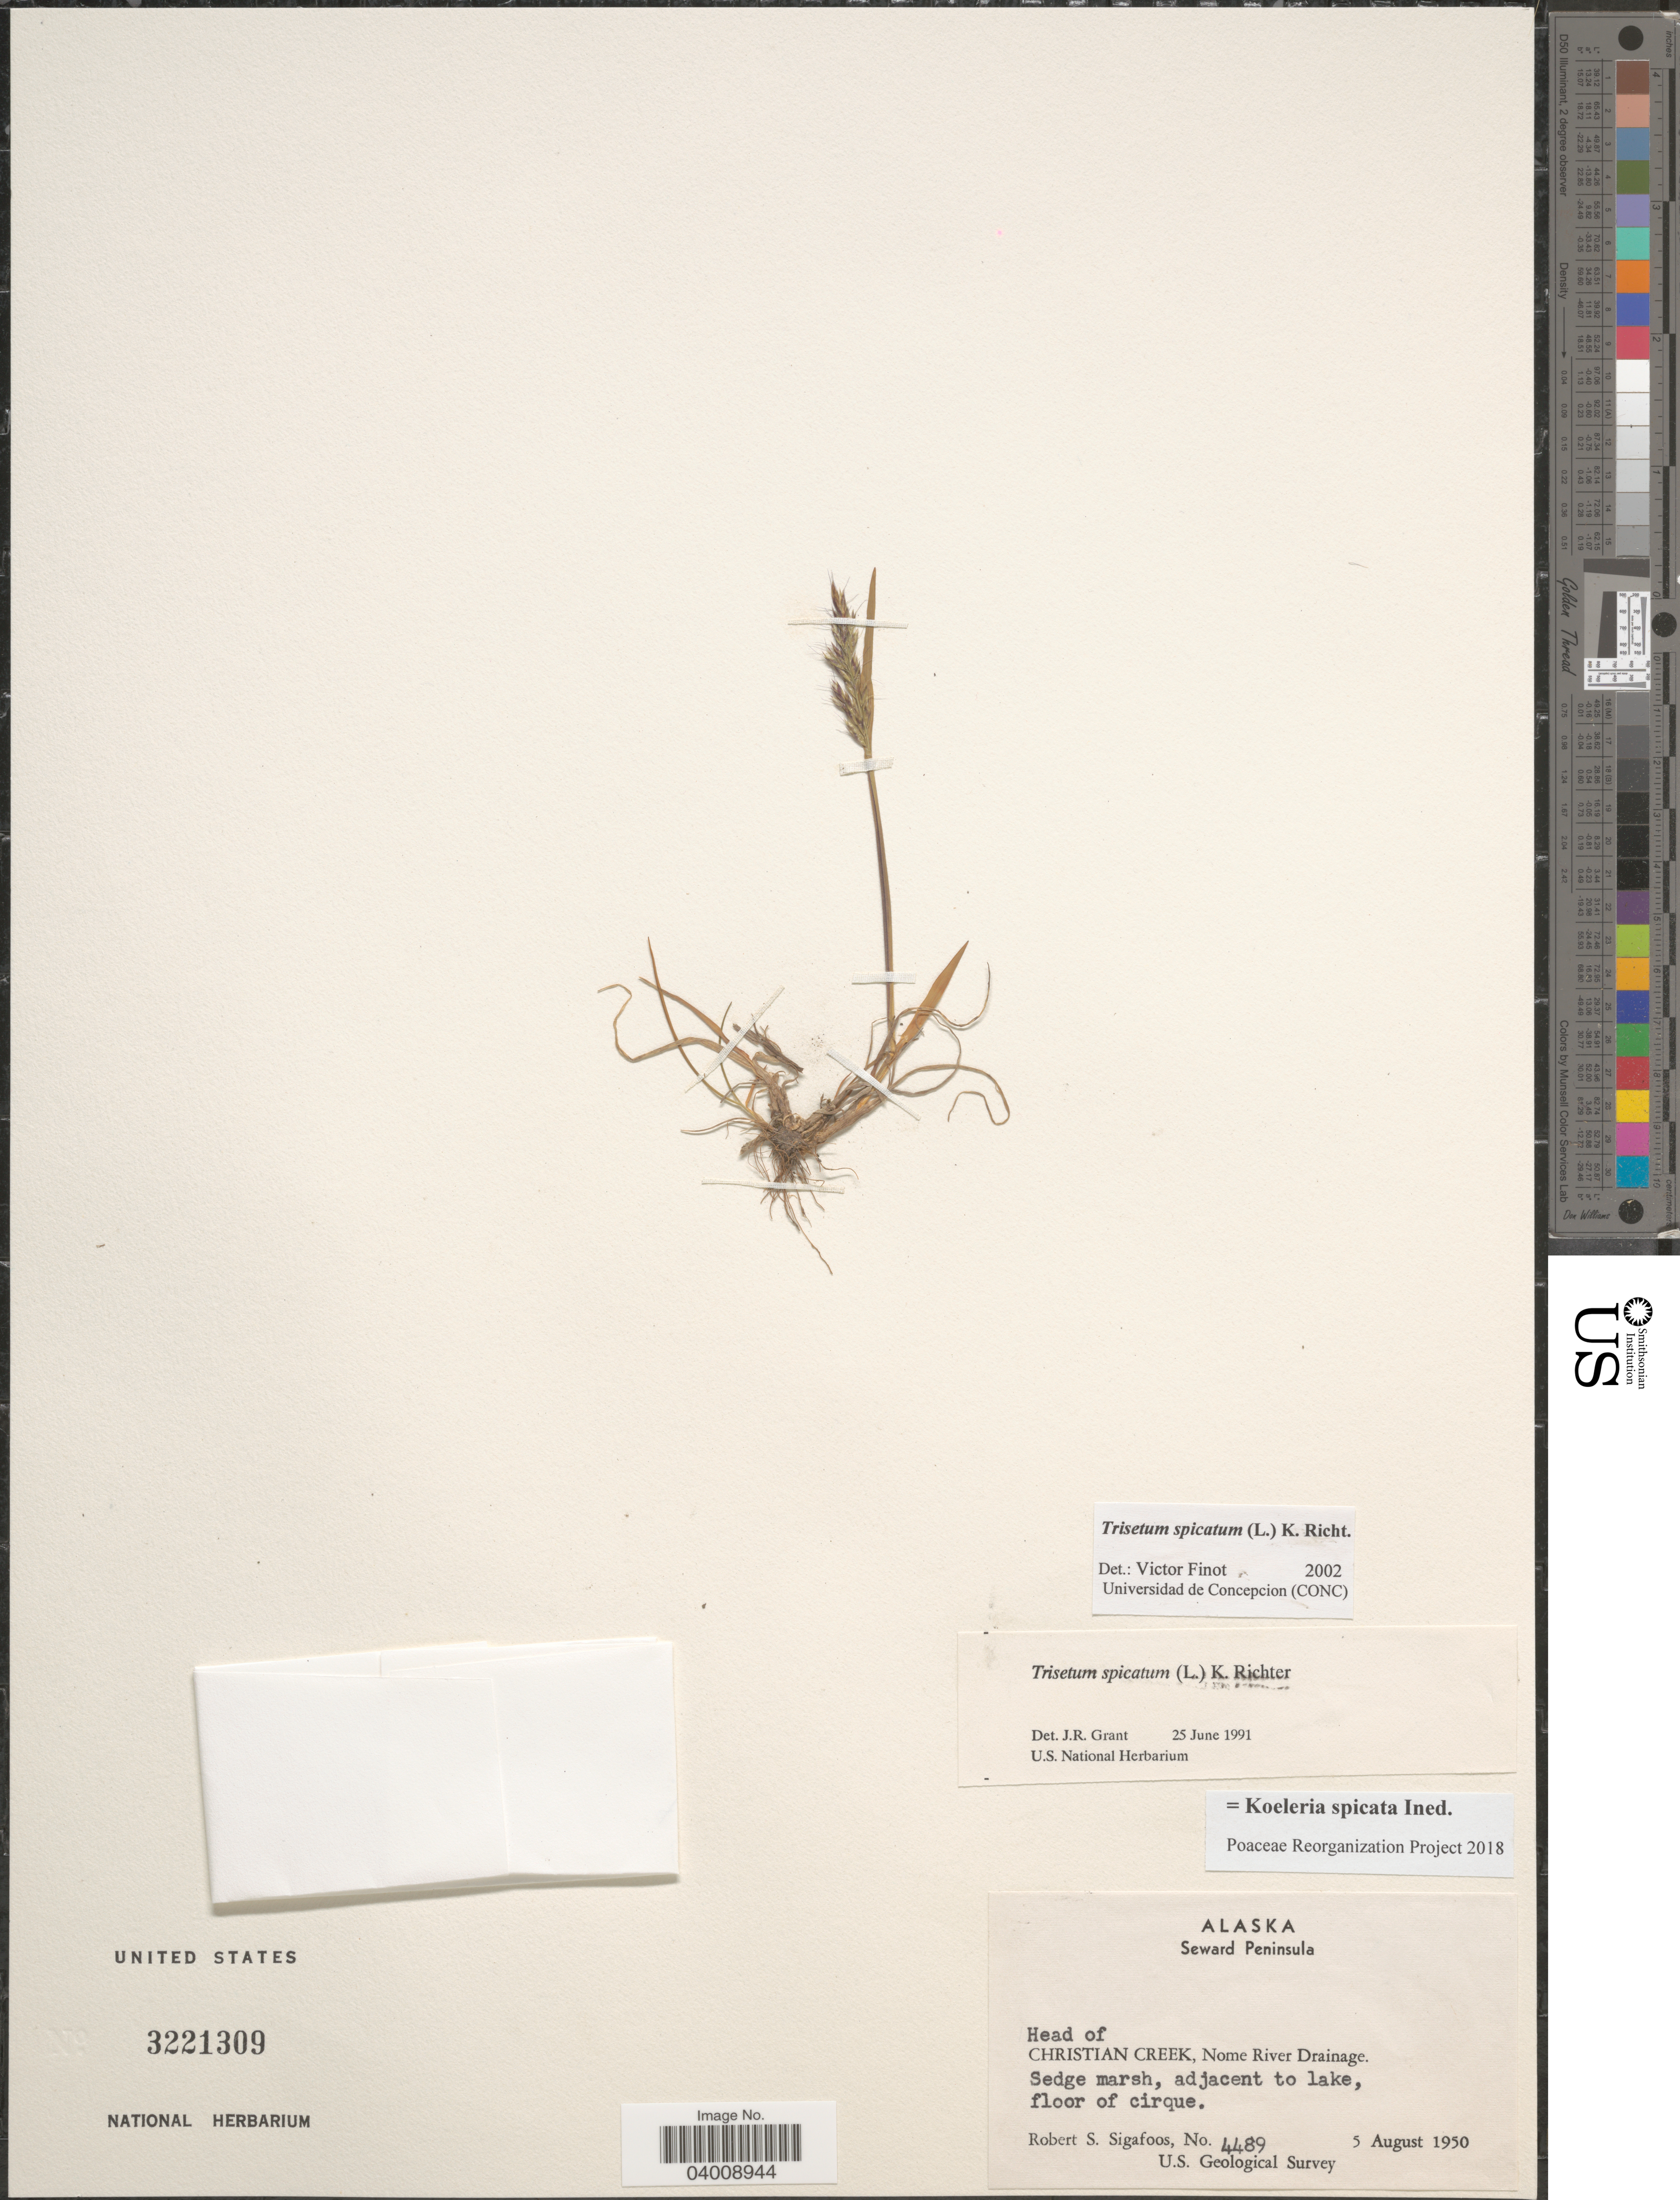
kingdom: Plantae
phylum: Tracheophyta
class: Liliopsida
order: Poales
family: Poaceae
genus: Koeleria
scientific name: Koeleria spicata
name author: (L.) Barberá et al.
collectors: R. Sigafoos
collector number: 4489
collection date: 1950-08-05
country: United States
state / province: Alaska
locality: Seward Peninsula. Head of Christian Creek, Nome River Drainage. Sedge marsh, adjacent of lake, floor of cirque.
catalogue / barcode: US 3221309